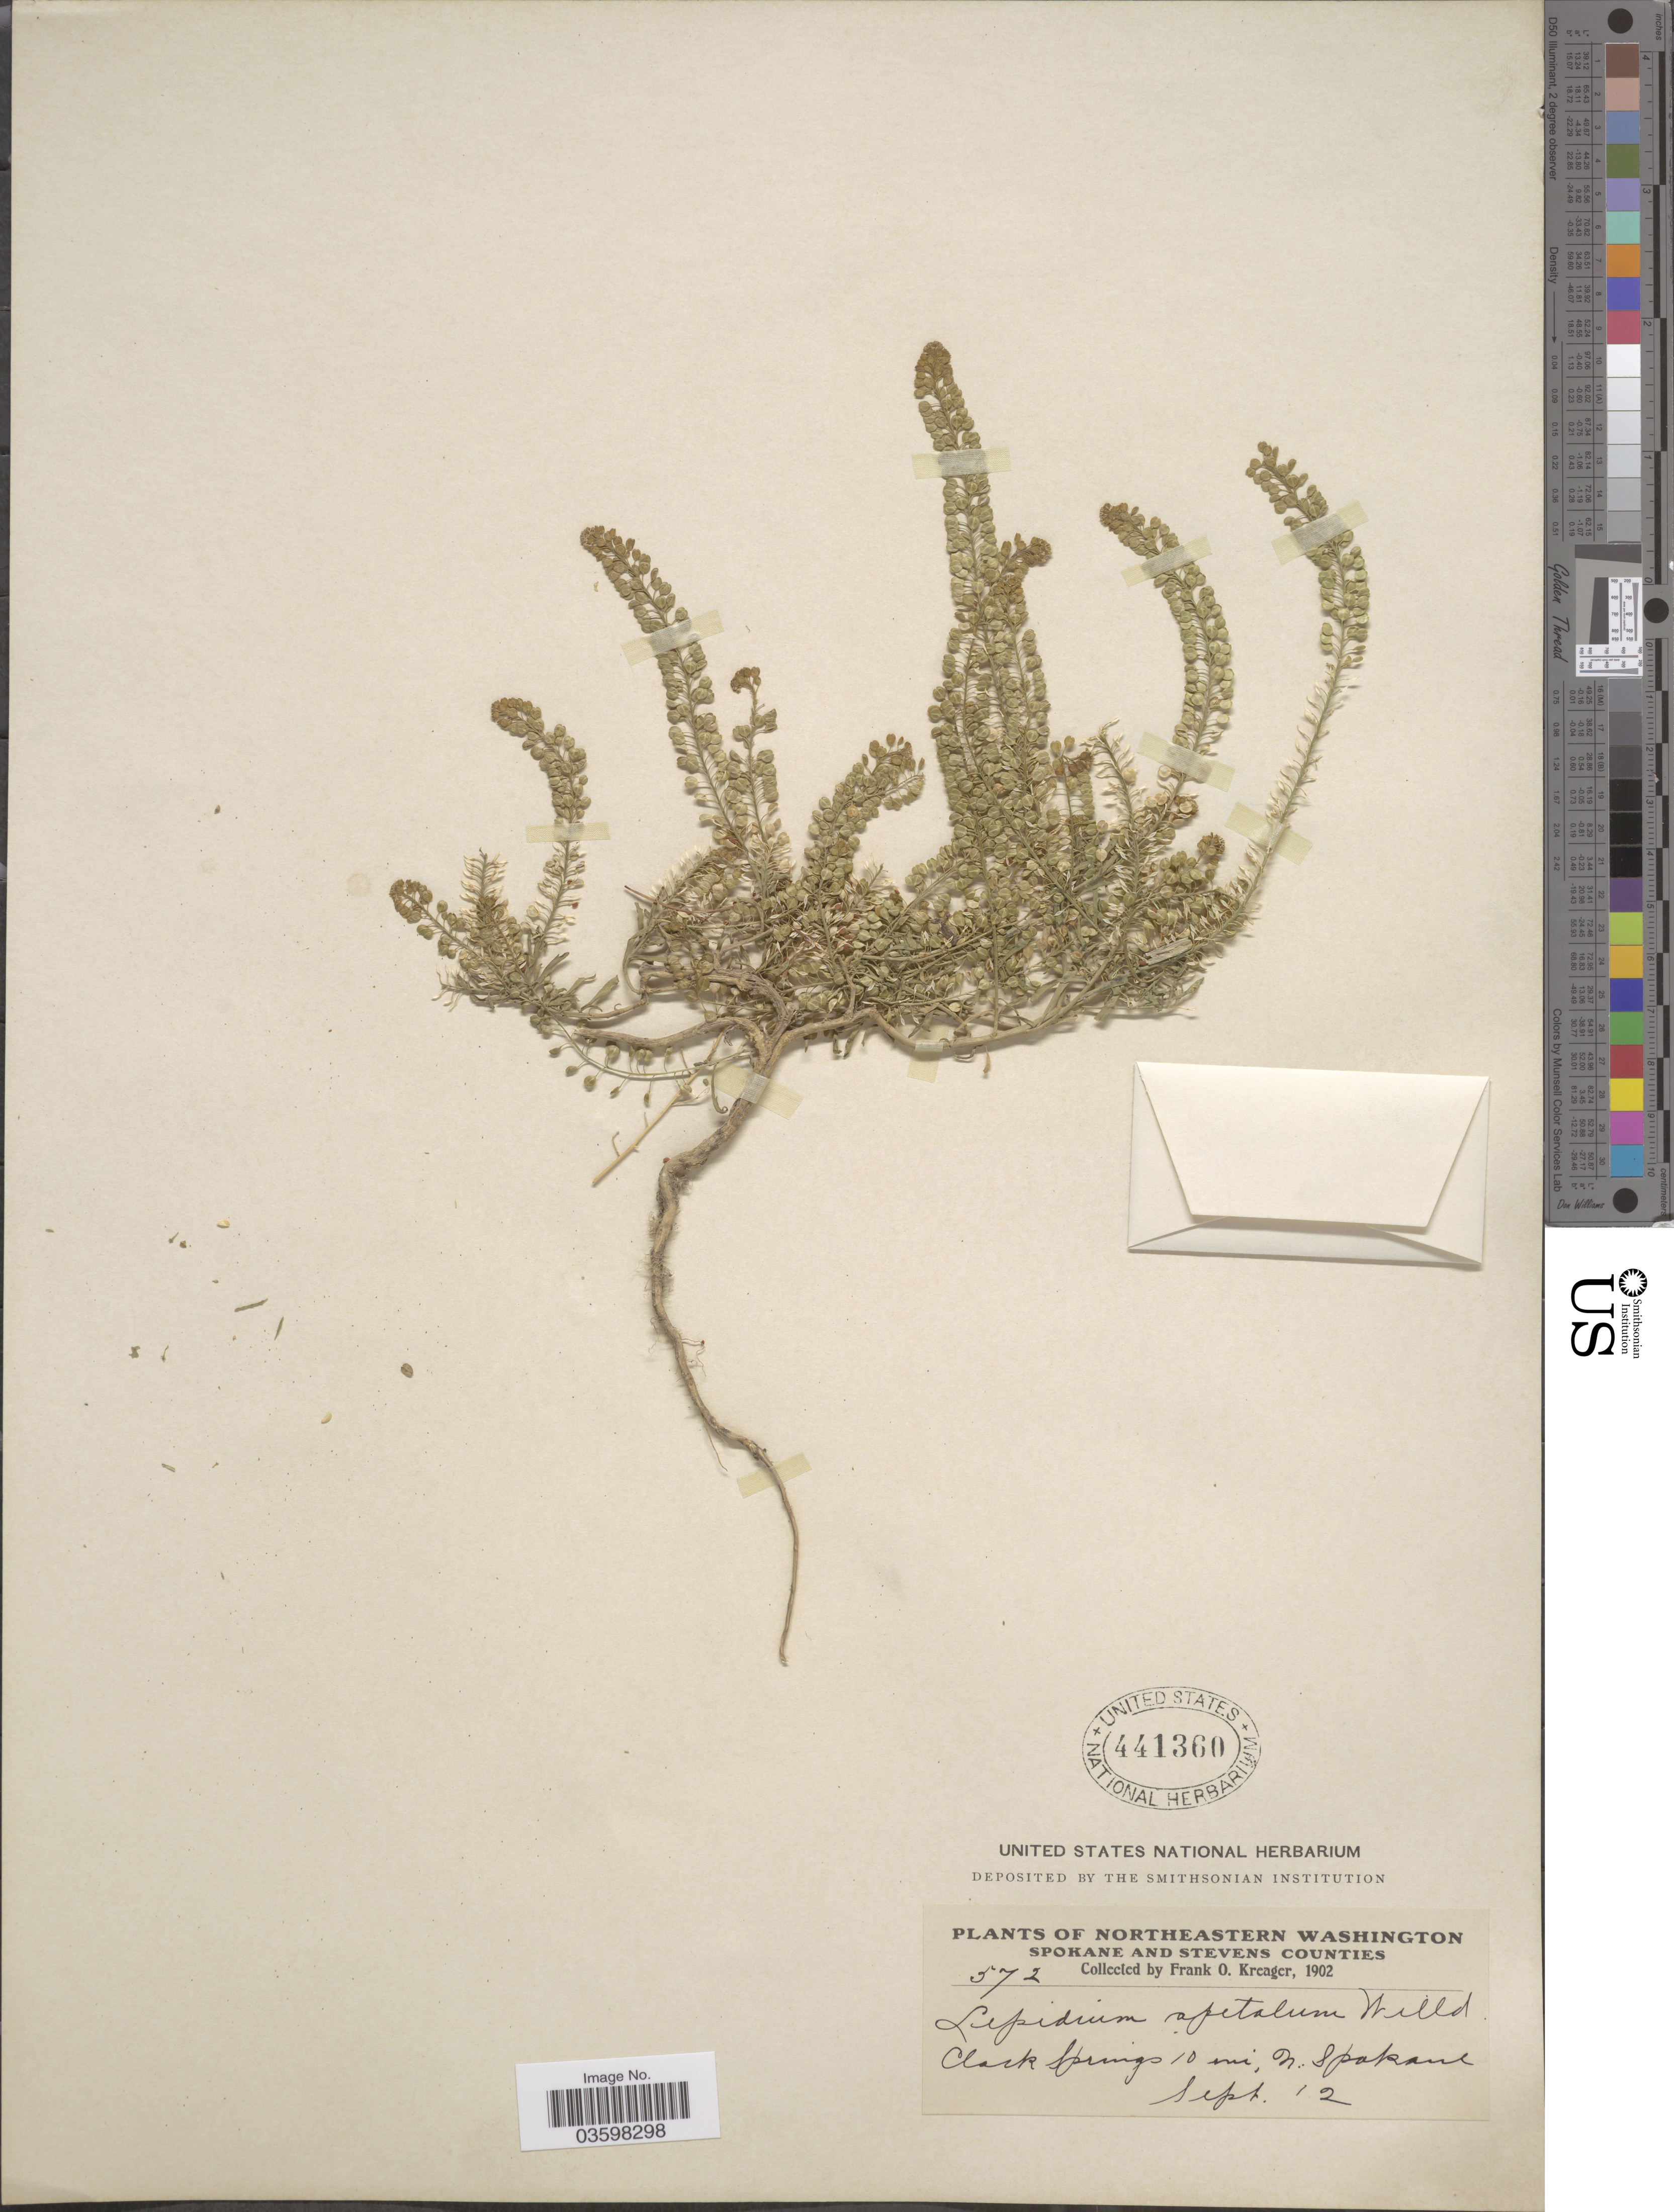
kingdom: Plantae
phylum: Tracheophyta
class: Magnoliopsida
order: Brassicales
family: Brassicaceae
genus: Lepidium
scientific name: Lepidium densiflorum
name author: Schrad.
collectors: F. Kreager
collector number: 572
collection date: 1902-09-12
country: United States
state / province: Washington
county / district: Spokane / Stevens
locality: Northeastern Washington. Spokane and Stevens Counties. Clark Springs 10 mi. N. Spokane.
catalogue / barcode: US 441360